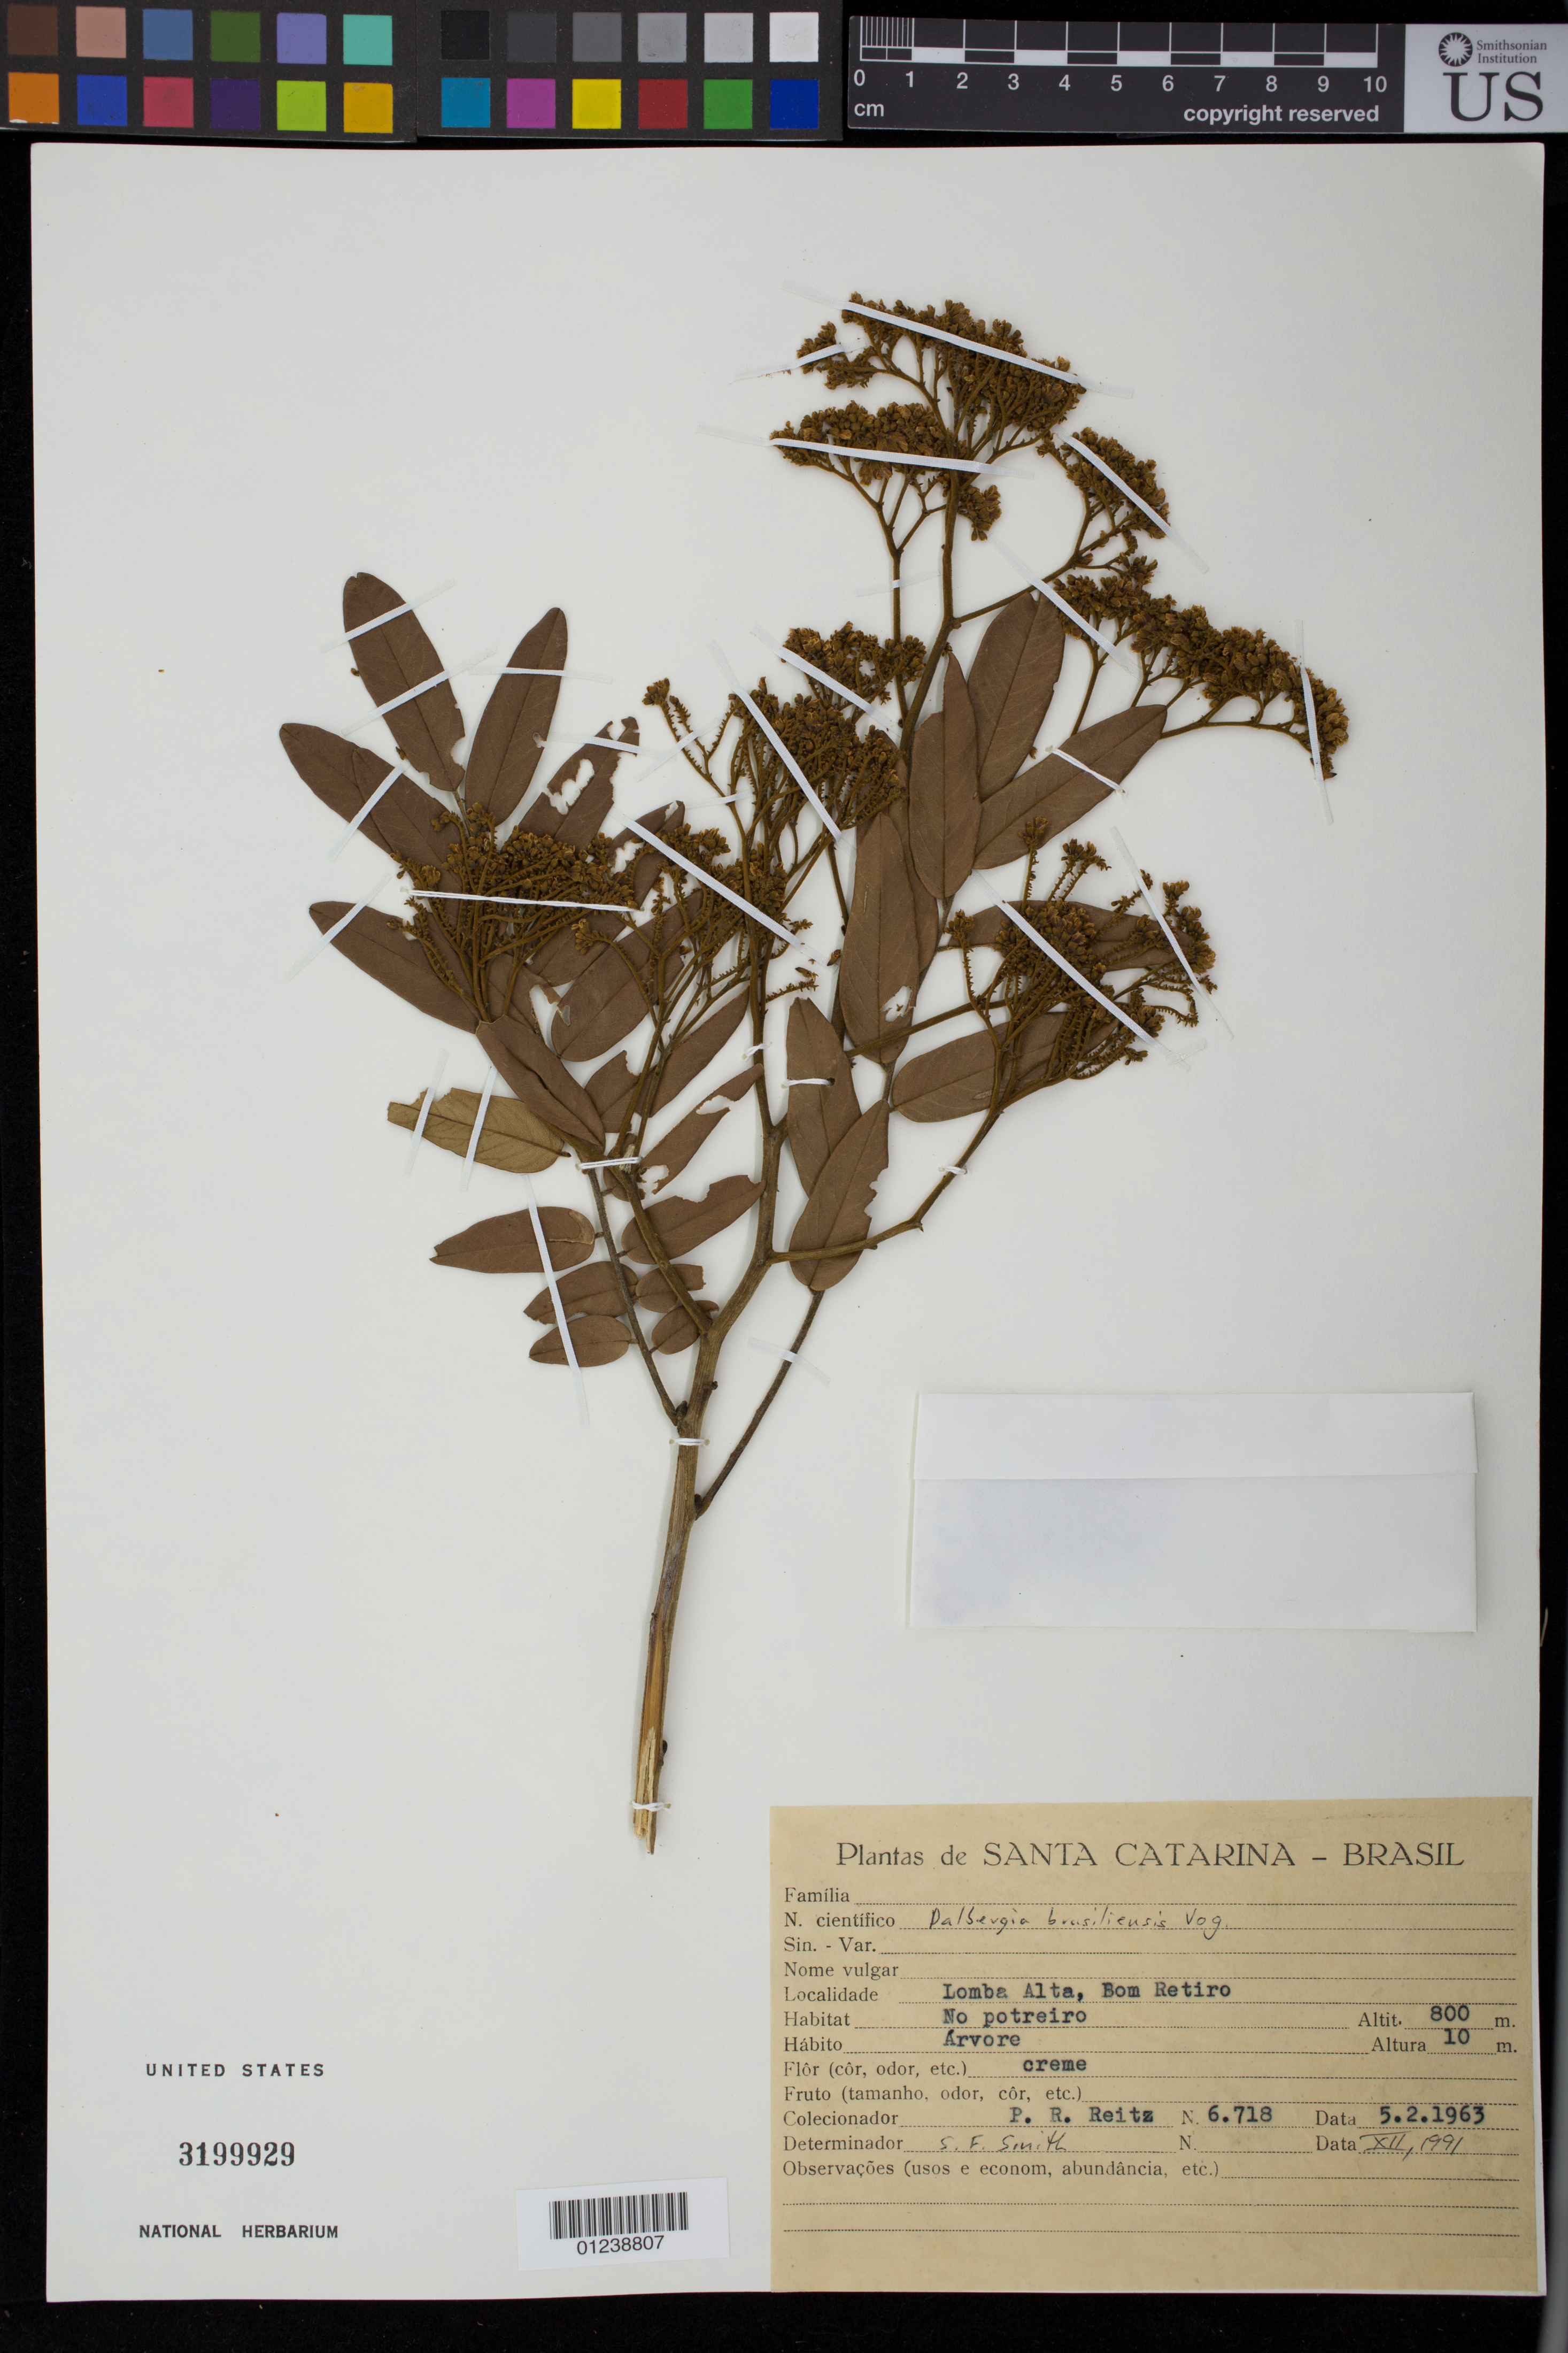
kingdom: Plantae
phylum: Tracheophyta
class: Magnoliopsida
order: Fabales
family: Fabaceae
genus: Dalbergia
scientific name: Dalbergia brasiliensis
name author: Vogel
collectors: R. Reitz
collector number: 6.718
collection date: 1963-02-05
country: Brazil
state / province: Santa Catarina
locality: Localidade : Lomba Alta, Bom Retiro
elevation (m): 800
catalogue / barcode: US 3199929